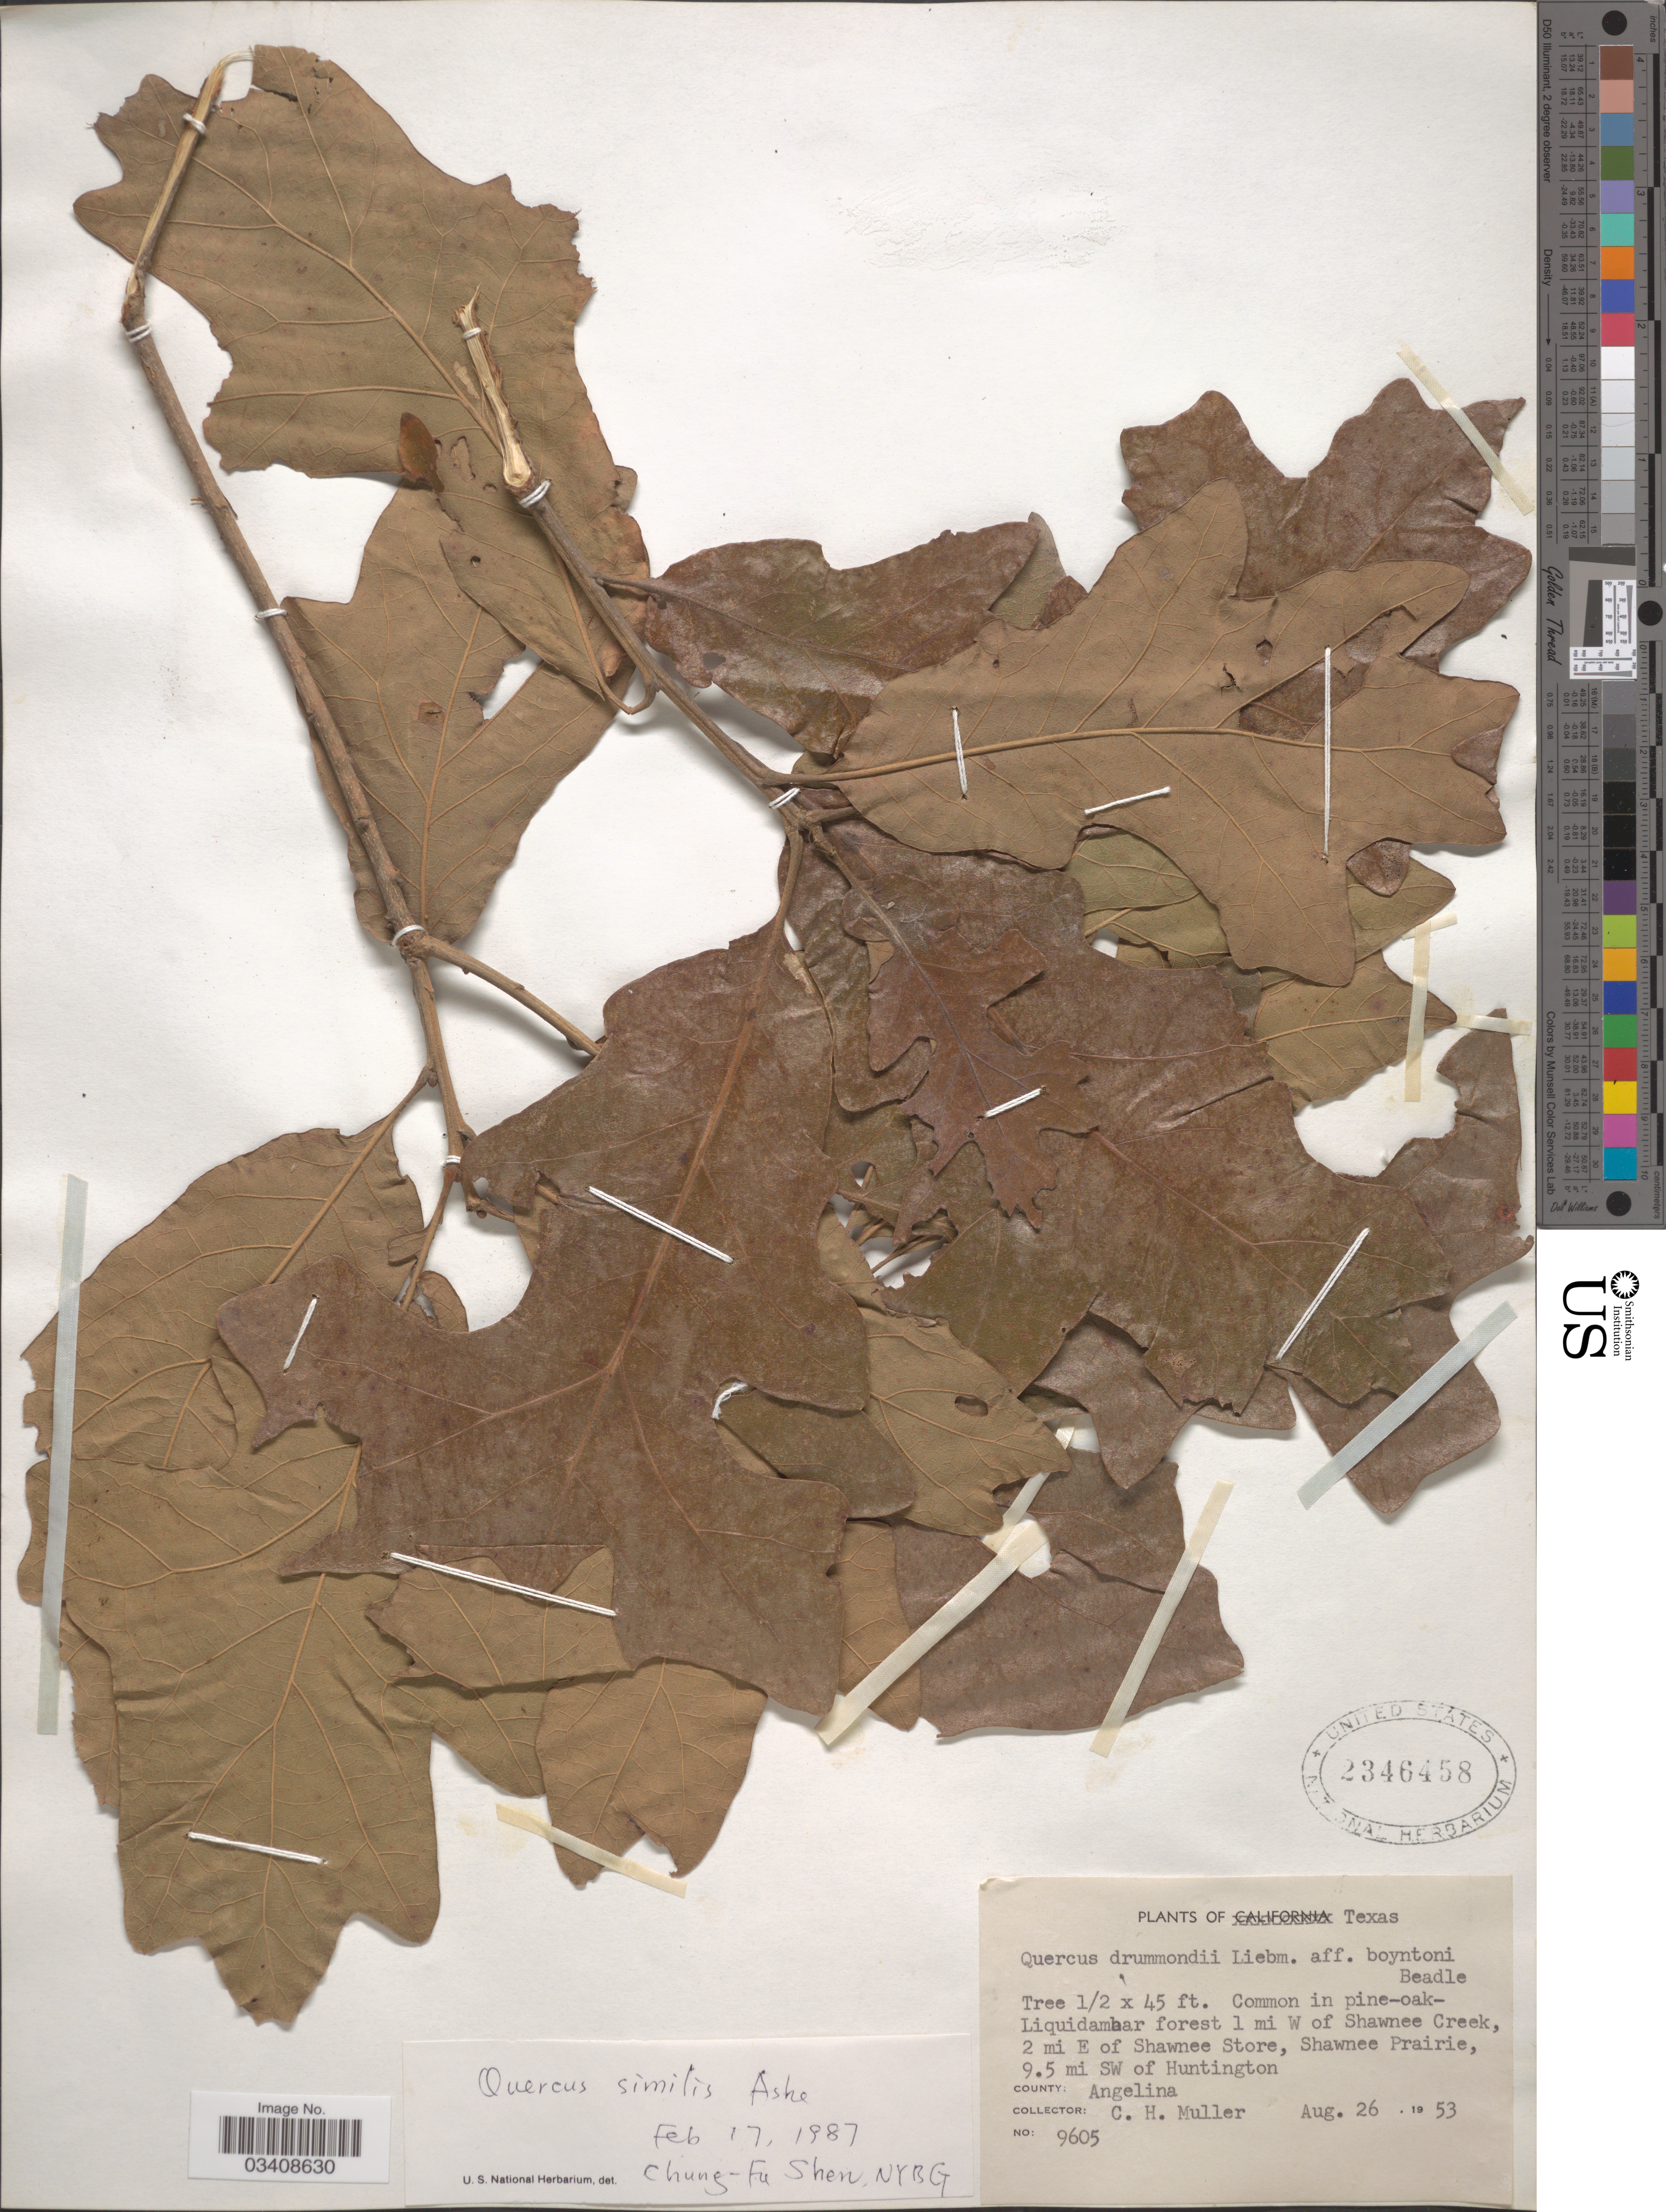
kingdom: Plantae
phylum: Tracheophyta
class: Magnoliopsida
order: Fagales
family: Fagaceae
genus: Quercus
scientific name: Quercus similis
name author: Ashe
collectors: C. H. Mueller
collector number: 9605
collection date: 1953-08-26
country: United States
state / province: Texas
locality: Liquidambar forest 1 mi W of Shawnee Creek, 2 mi E of Shawnee Store, Shawnee Prairie, 9.5 mi SW of Huntington. County: Angelina.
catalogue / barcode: US 2346458